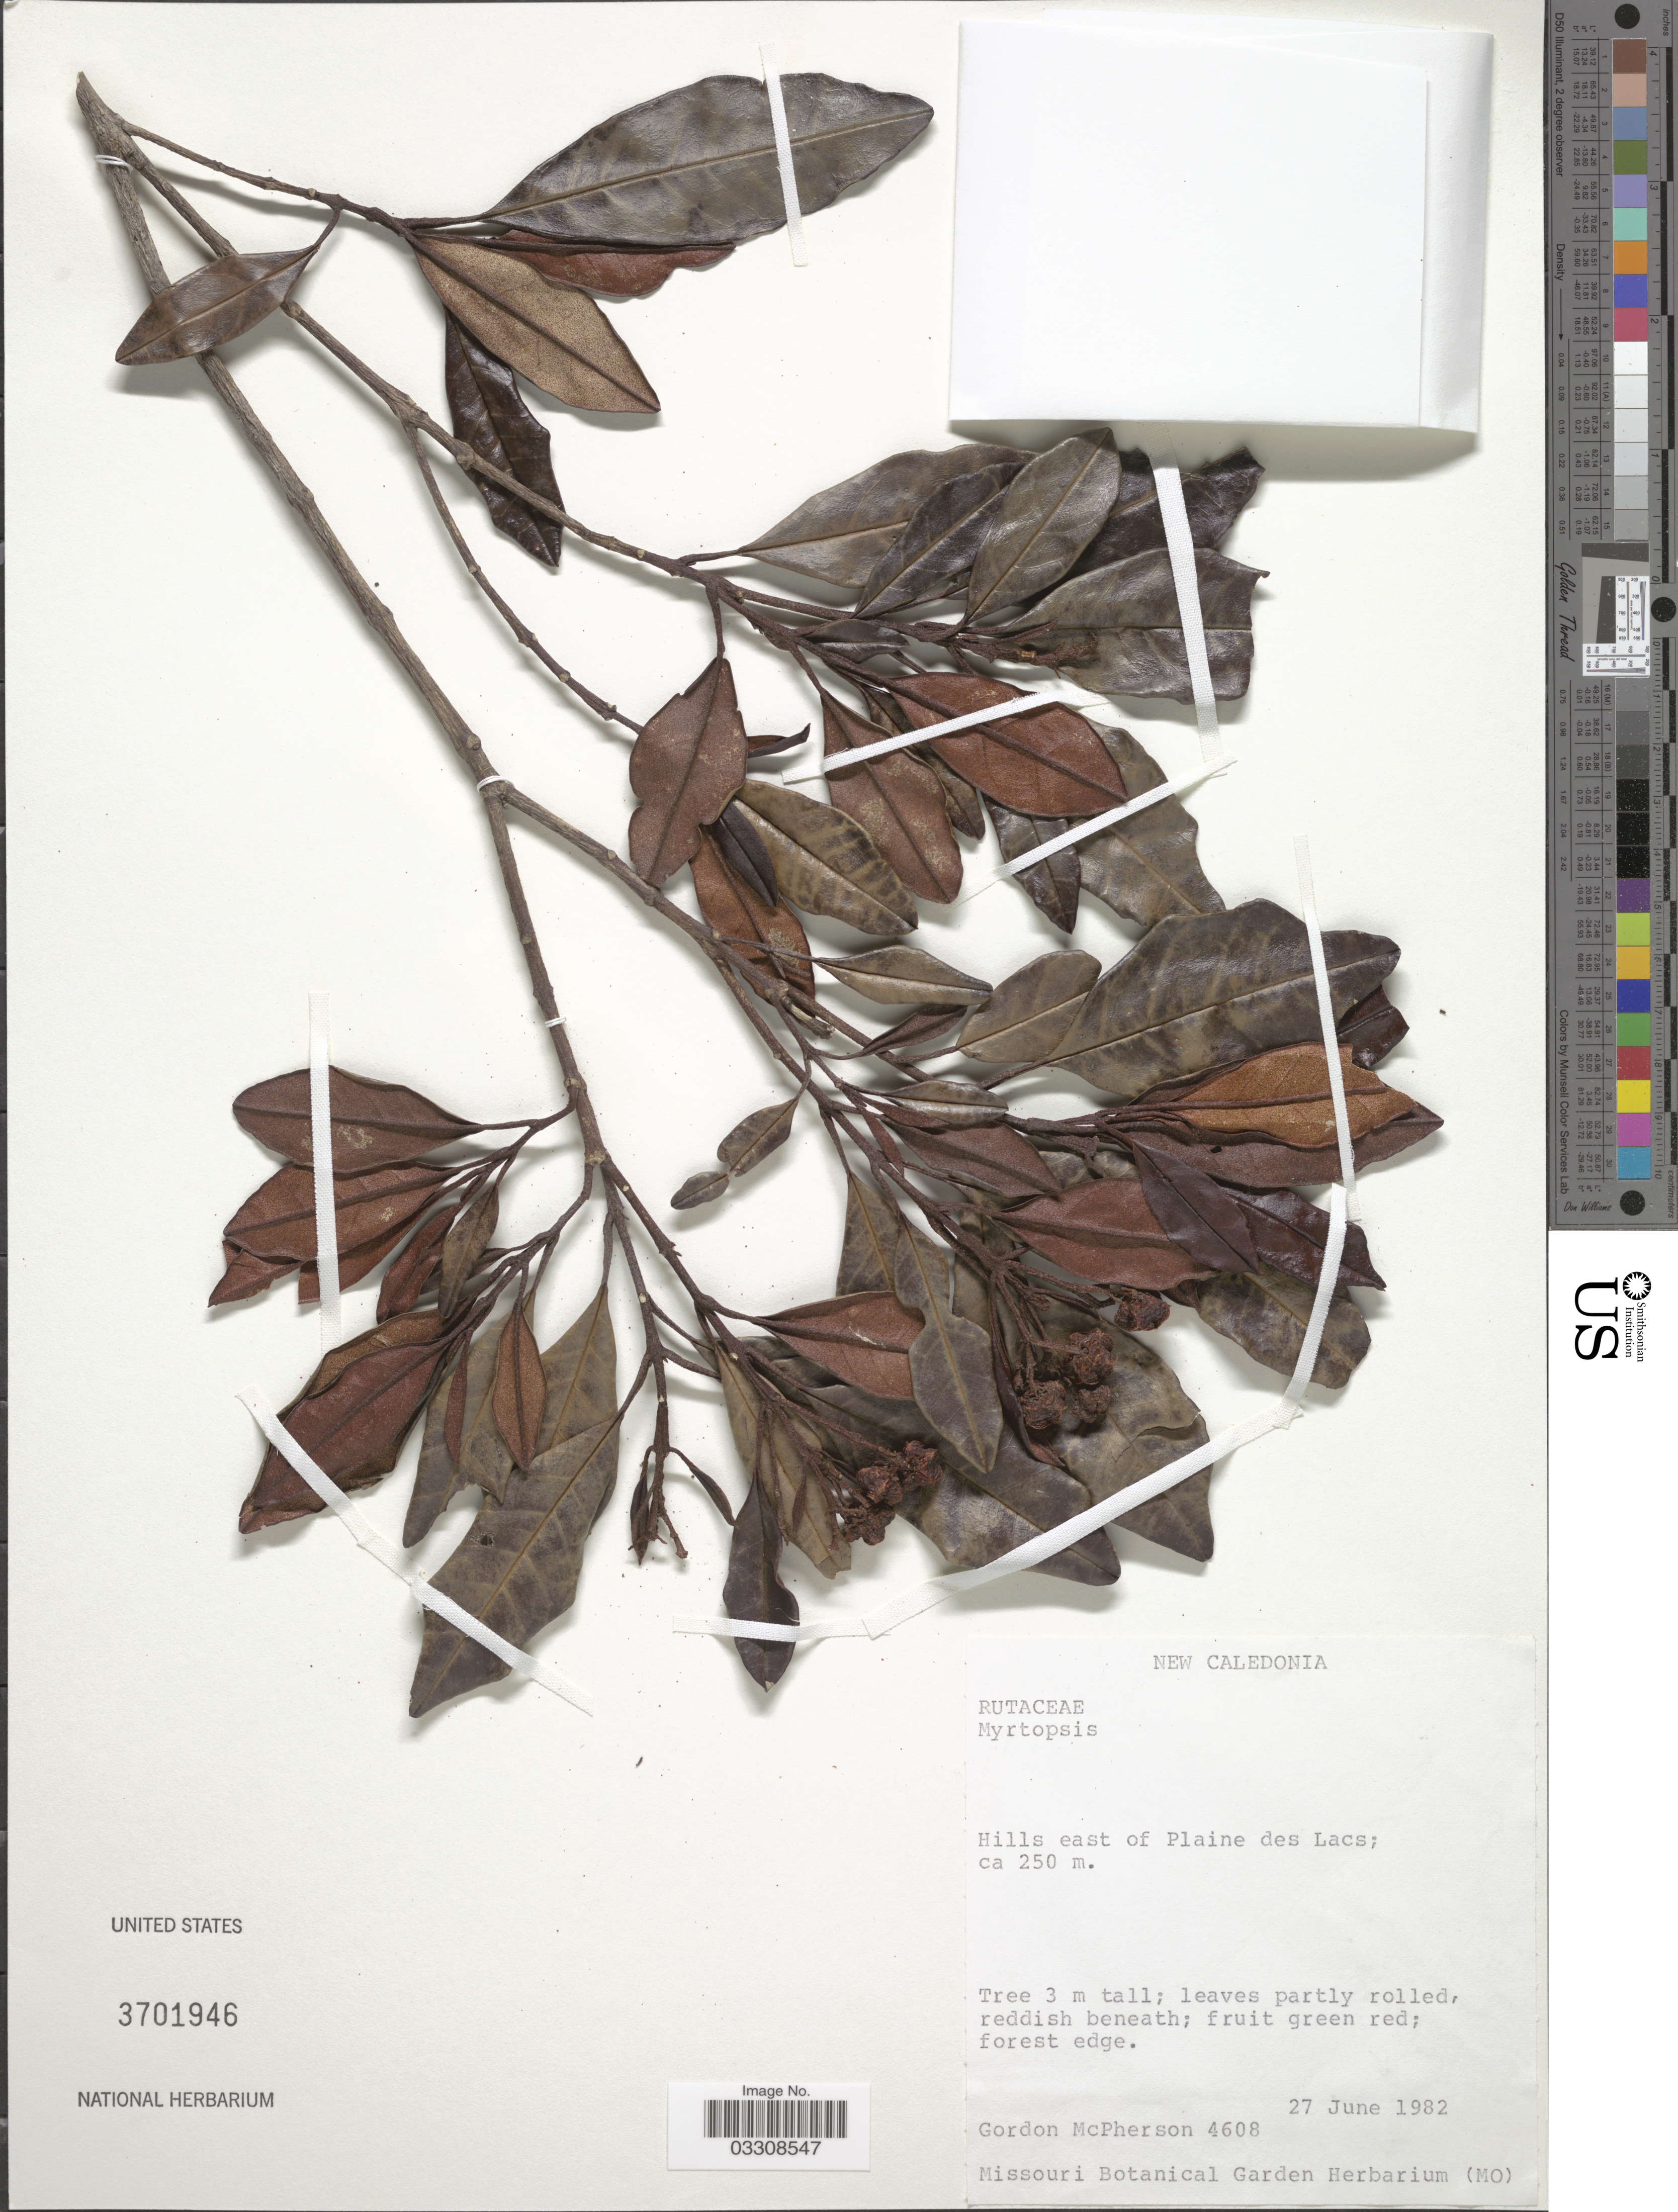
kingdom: Plantae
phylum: Tracheophyta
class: Magnoliopsida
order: Sapindales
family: Rutaceae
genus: Myrtopsis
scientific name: Myrtopsis sp.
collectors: G. McPherson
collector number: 4608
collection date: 1982-06-27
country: New Caledonia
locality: Hills east of Plaine des Lacs.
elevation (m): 250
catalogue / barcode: US 3701946